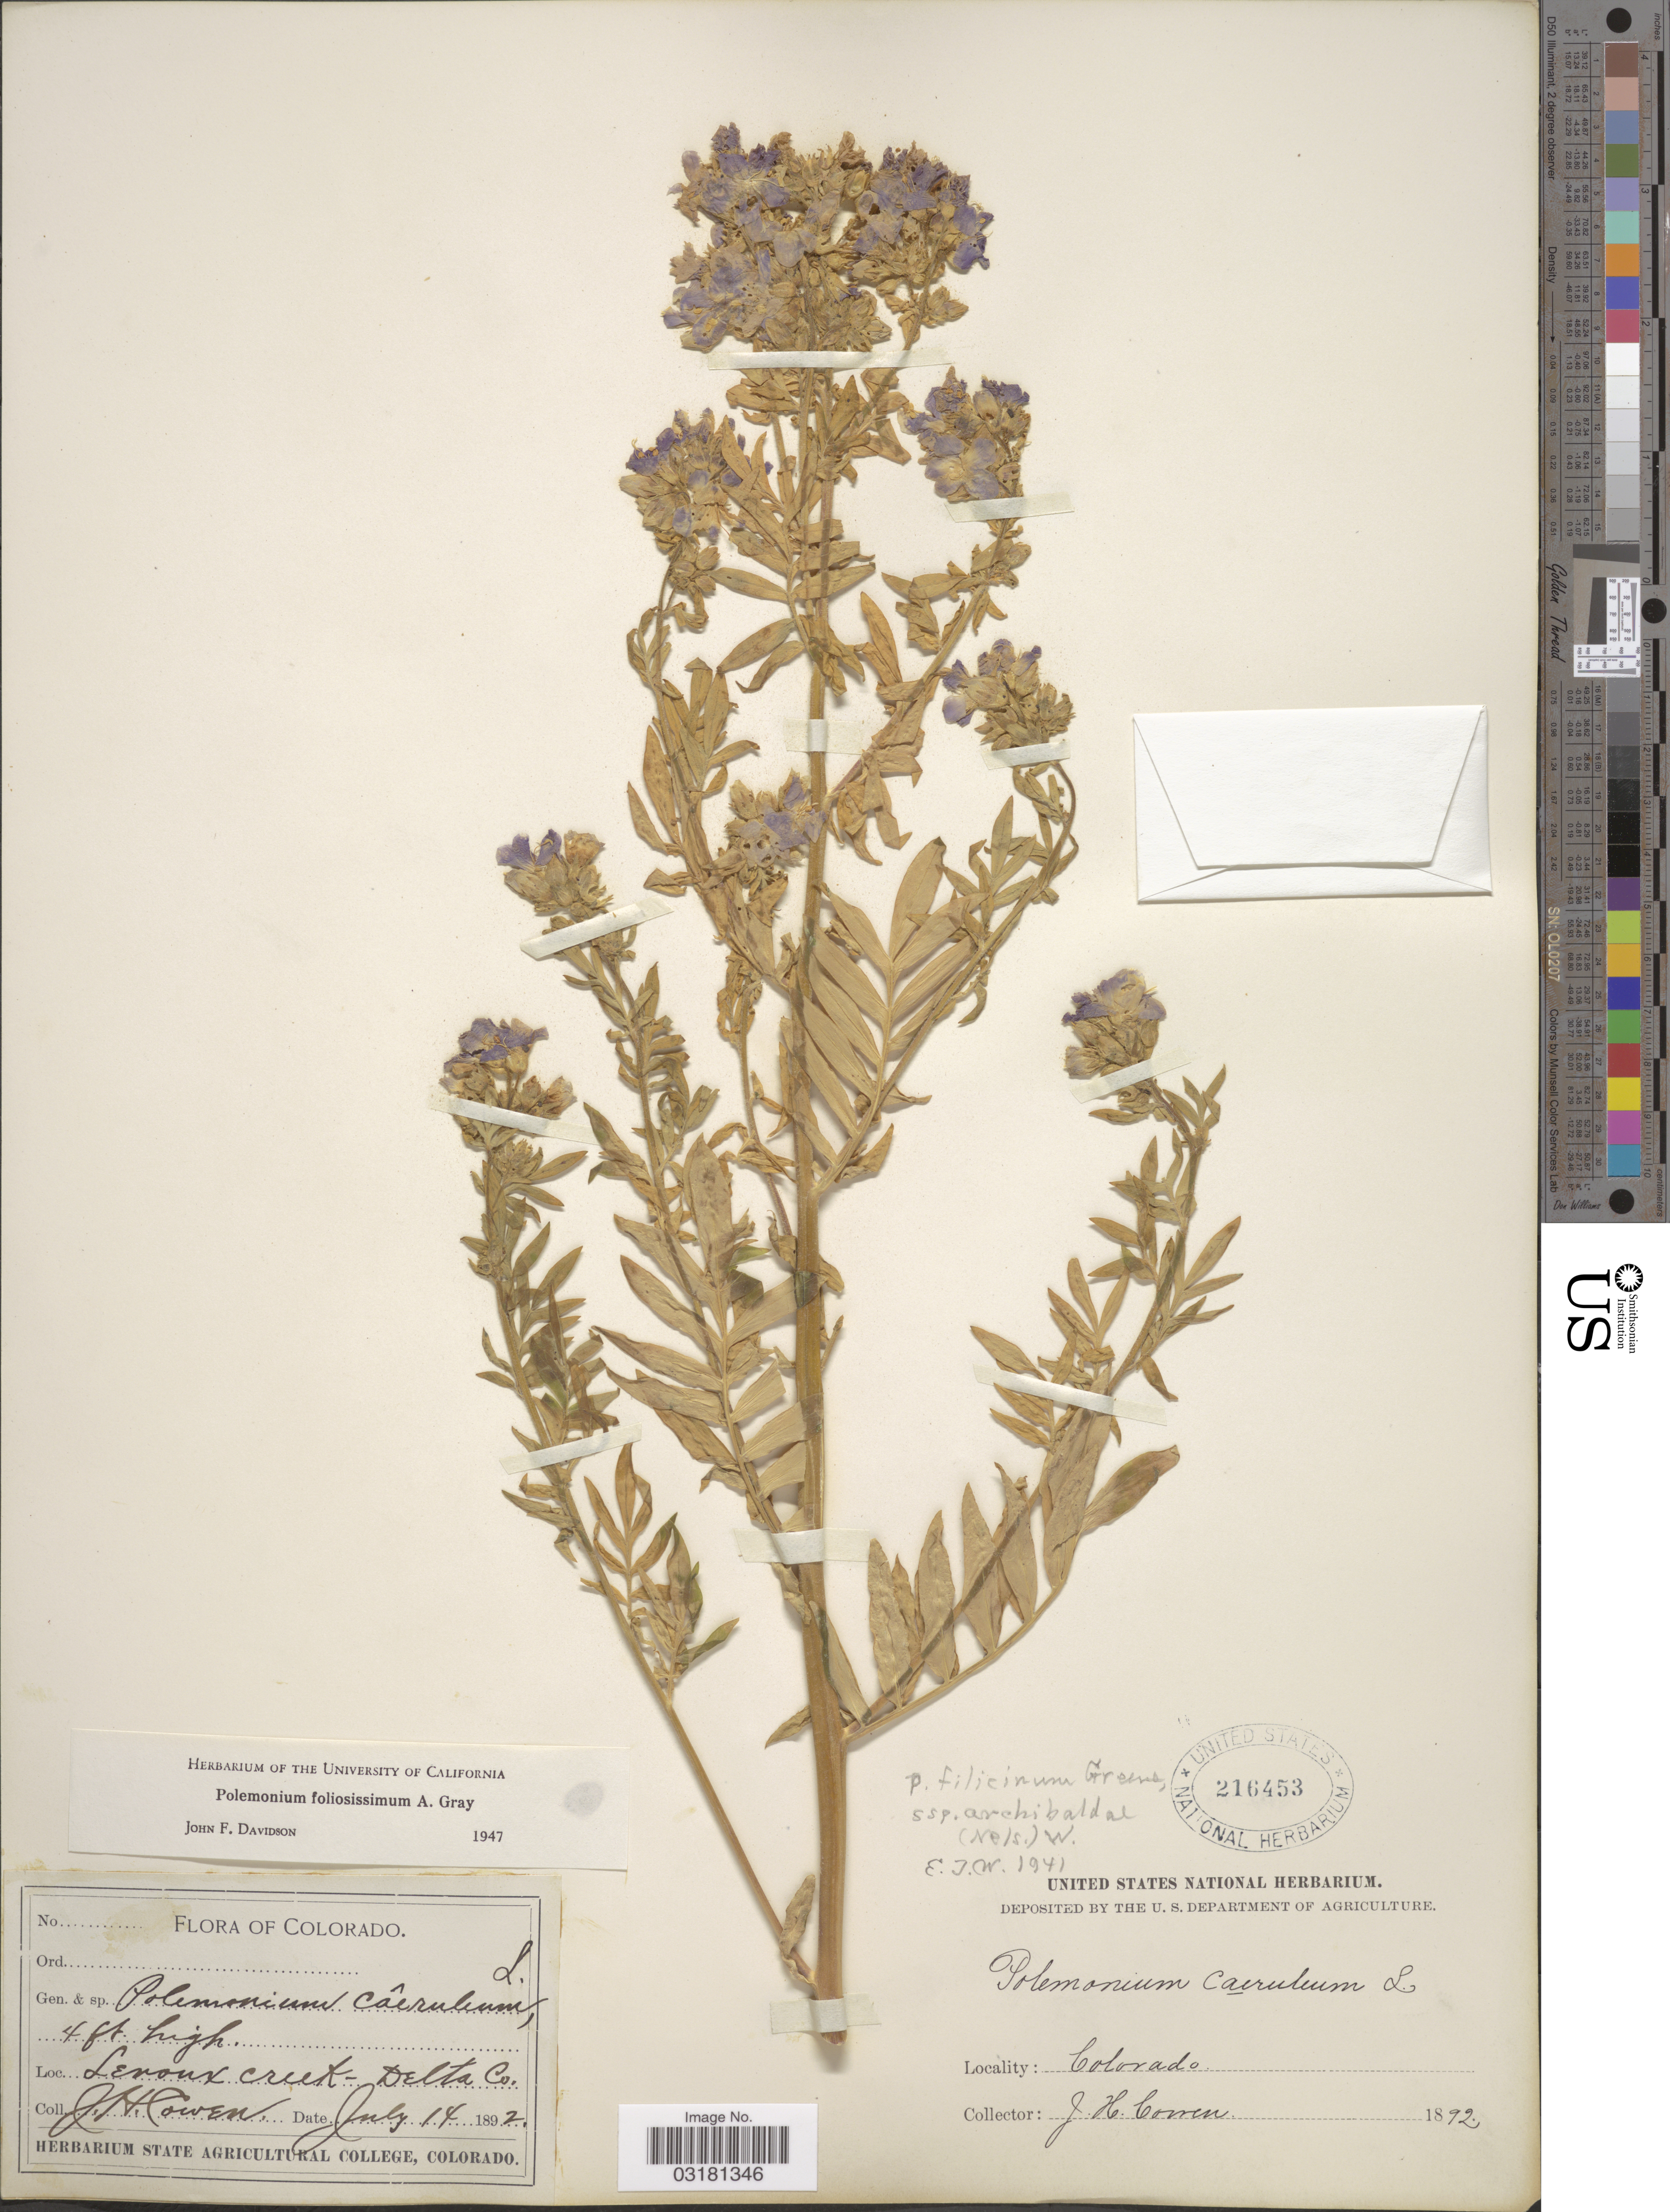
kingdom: Plantae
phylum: Tracheophyta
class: Magnoliopsida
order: Ericales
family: Polemoniaceae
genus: Polemonium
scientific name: Polemonium foliosissimum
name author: A. Gray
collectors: J. H. Cowen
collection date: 1892-07-14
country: United States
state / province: Colorado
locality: Leroux Creek-Delta Co.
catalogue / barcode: US 216453